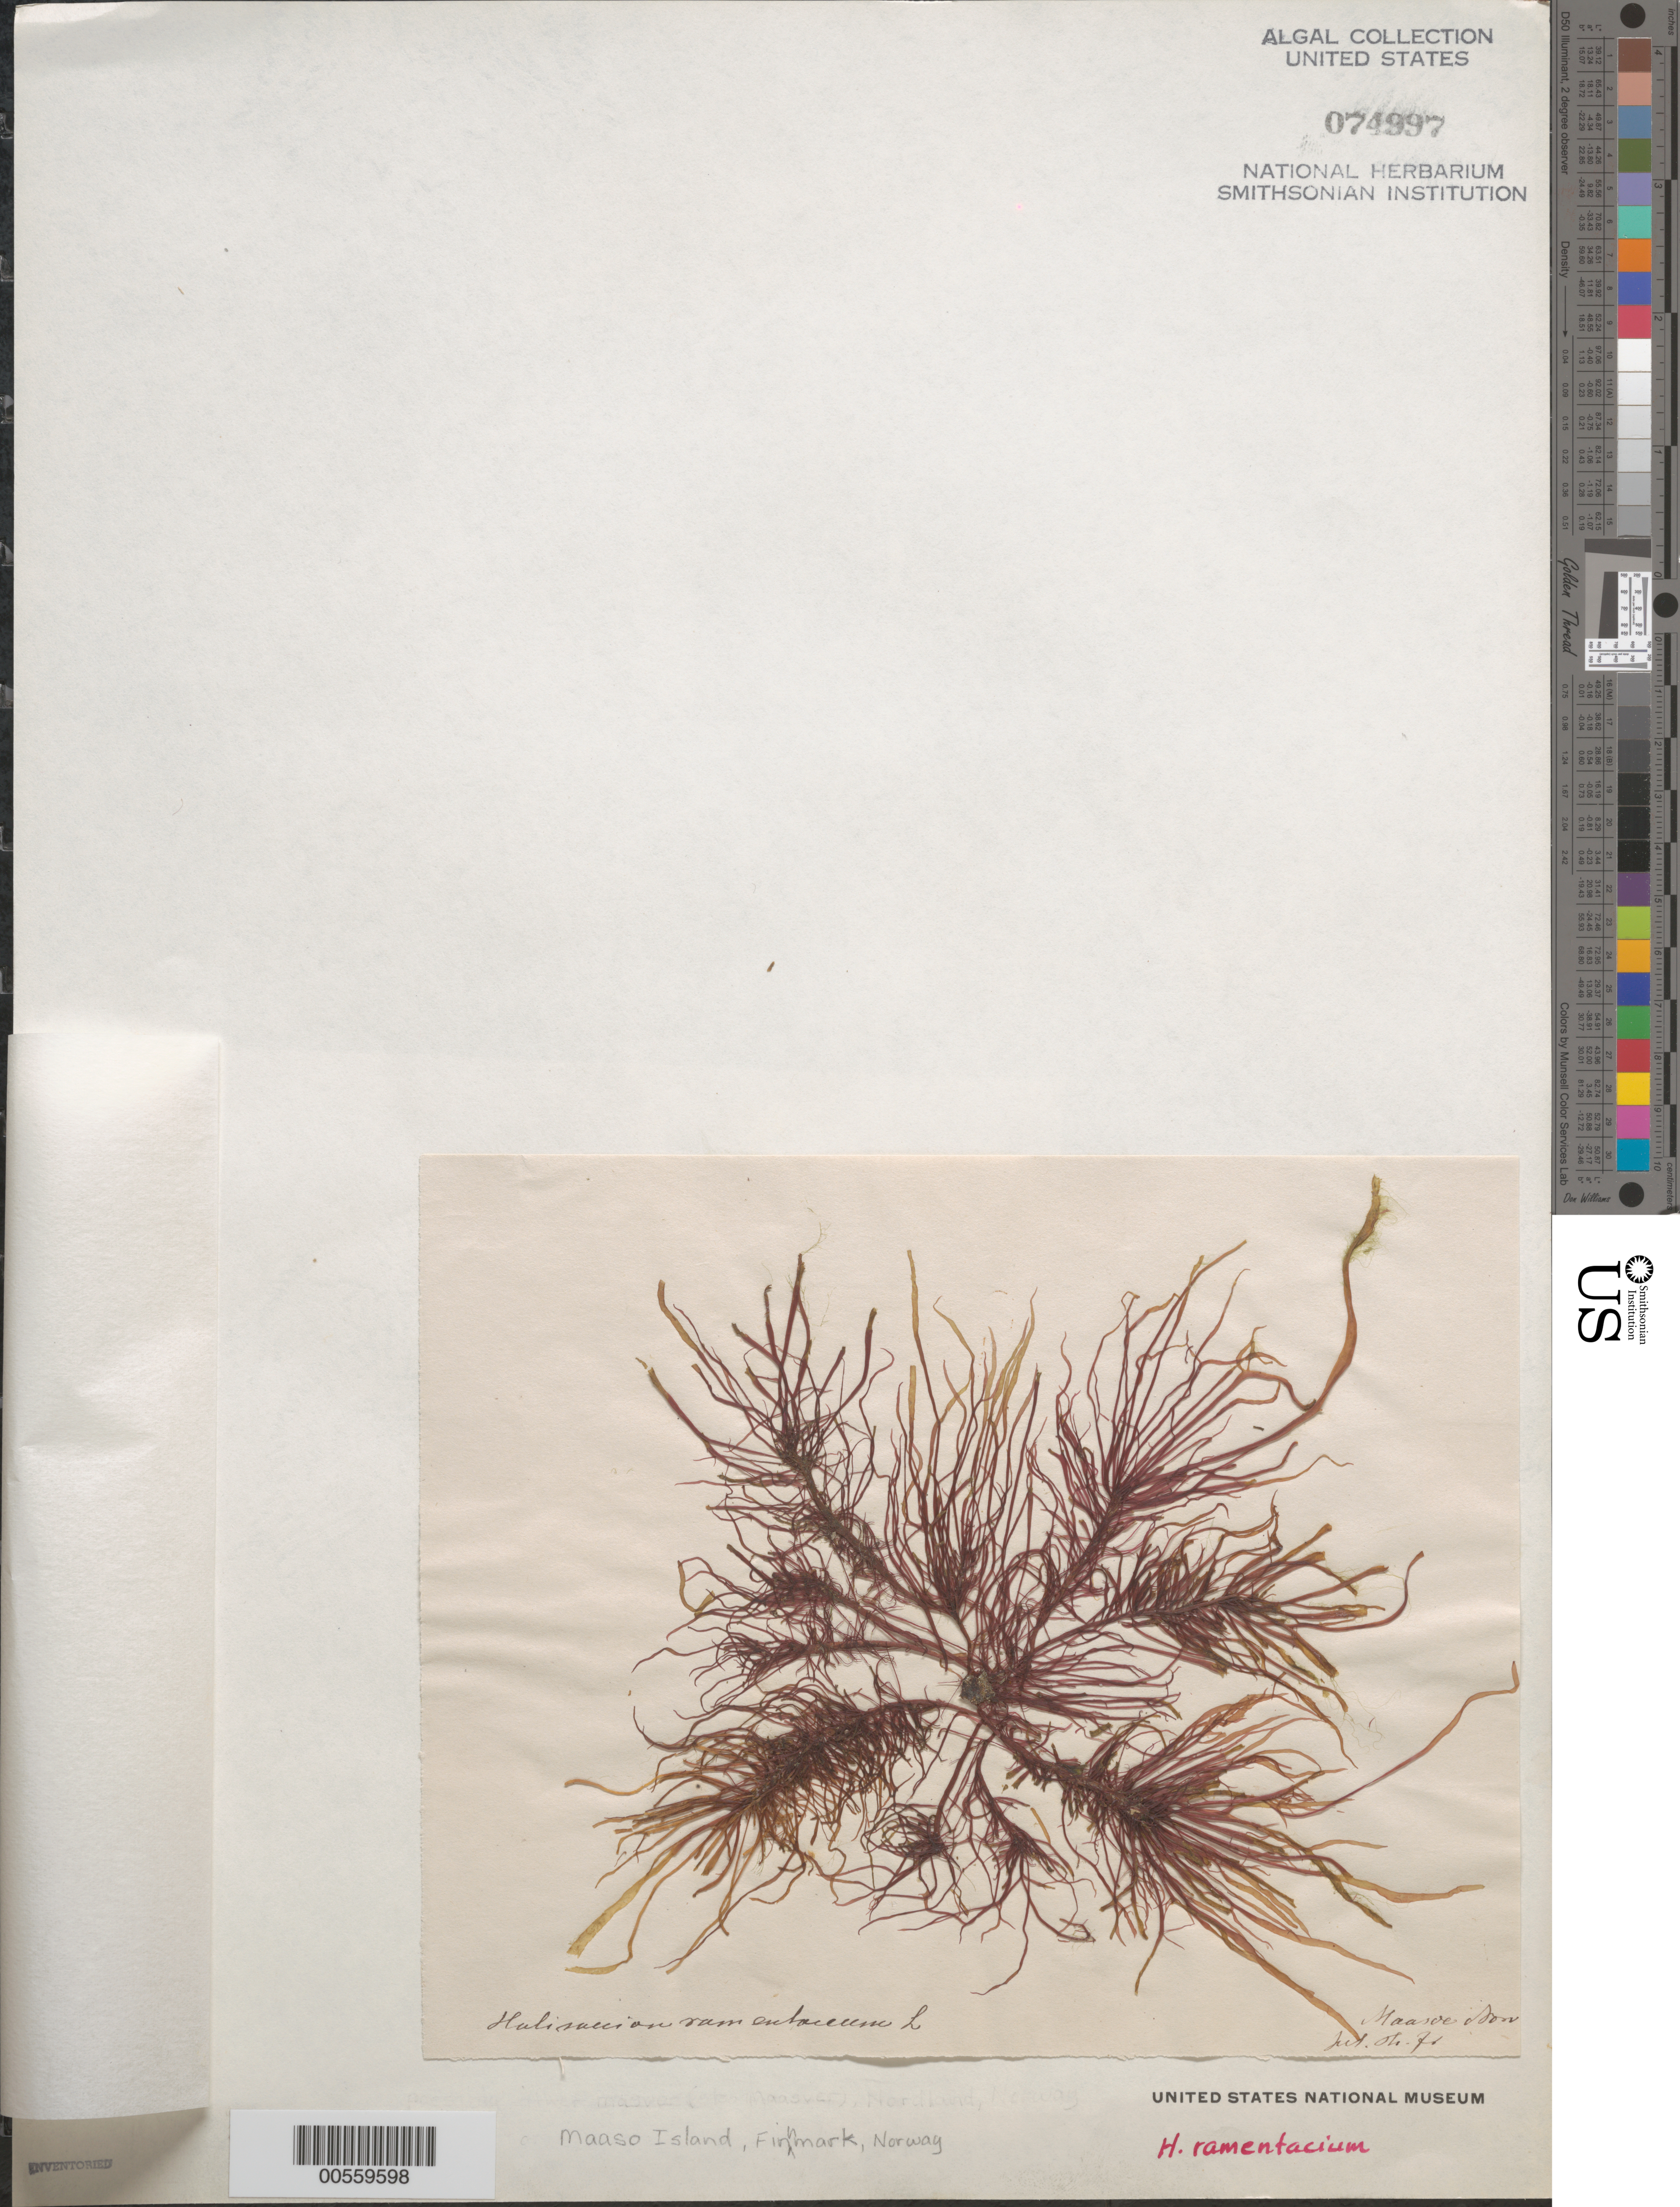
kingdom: Plantae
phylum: Rhodophyta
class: Florideophyceae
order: Palmariales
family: Palmariaceae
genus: Devaleraea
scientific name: Devaleraea ramentacea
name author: (L.) Guiry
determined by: Algae name updating Project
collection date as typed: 24 Jul 1871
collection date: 1871-07-24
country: Norway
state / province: Finnmark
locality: Maaso (maasoe)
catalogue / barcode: US 74997